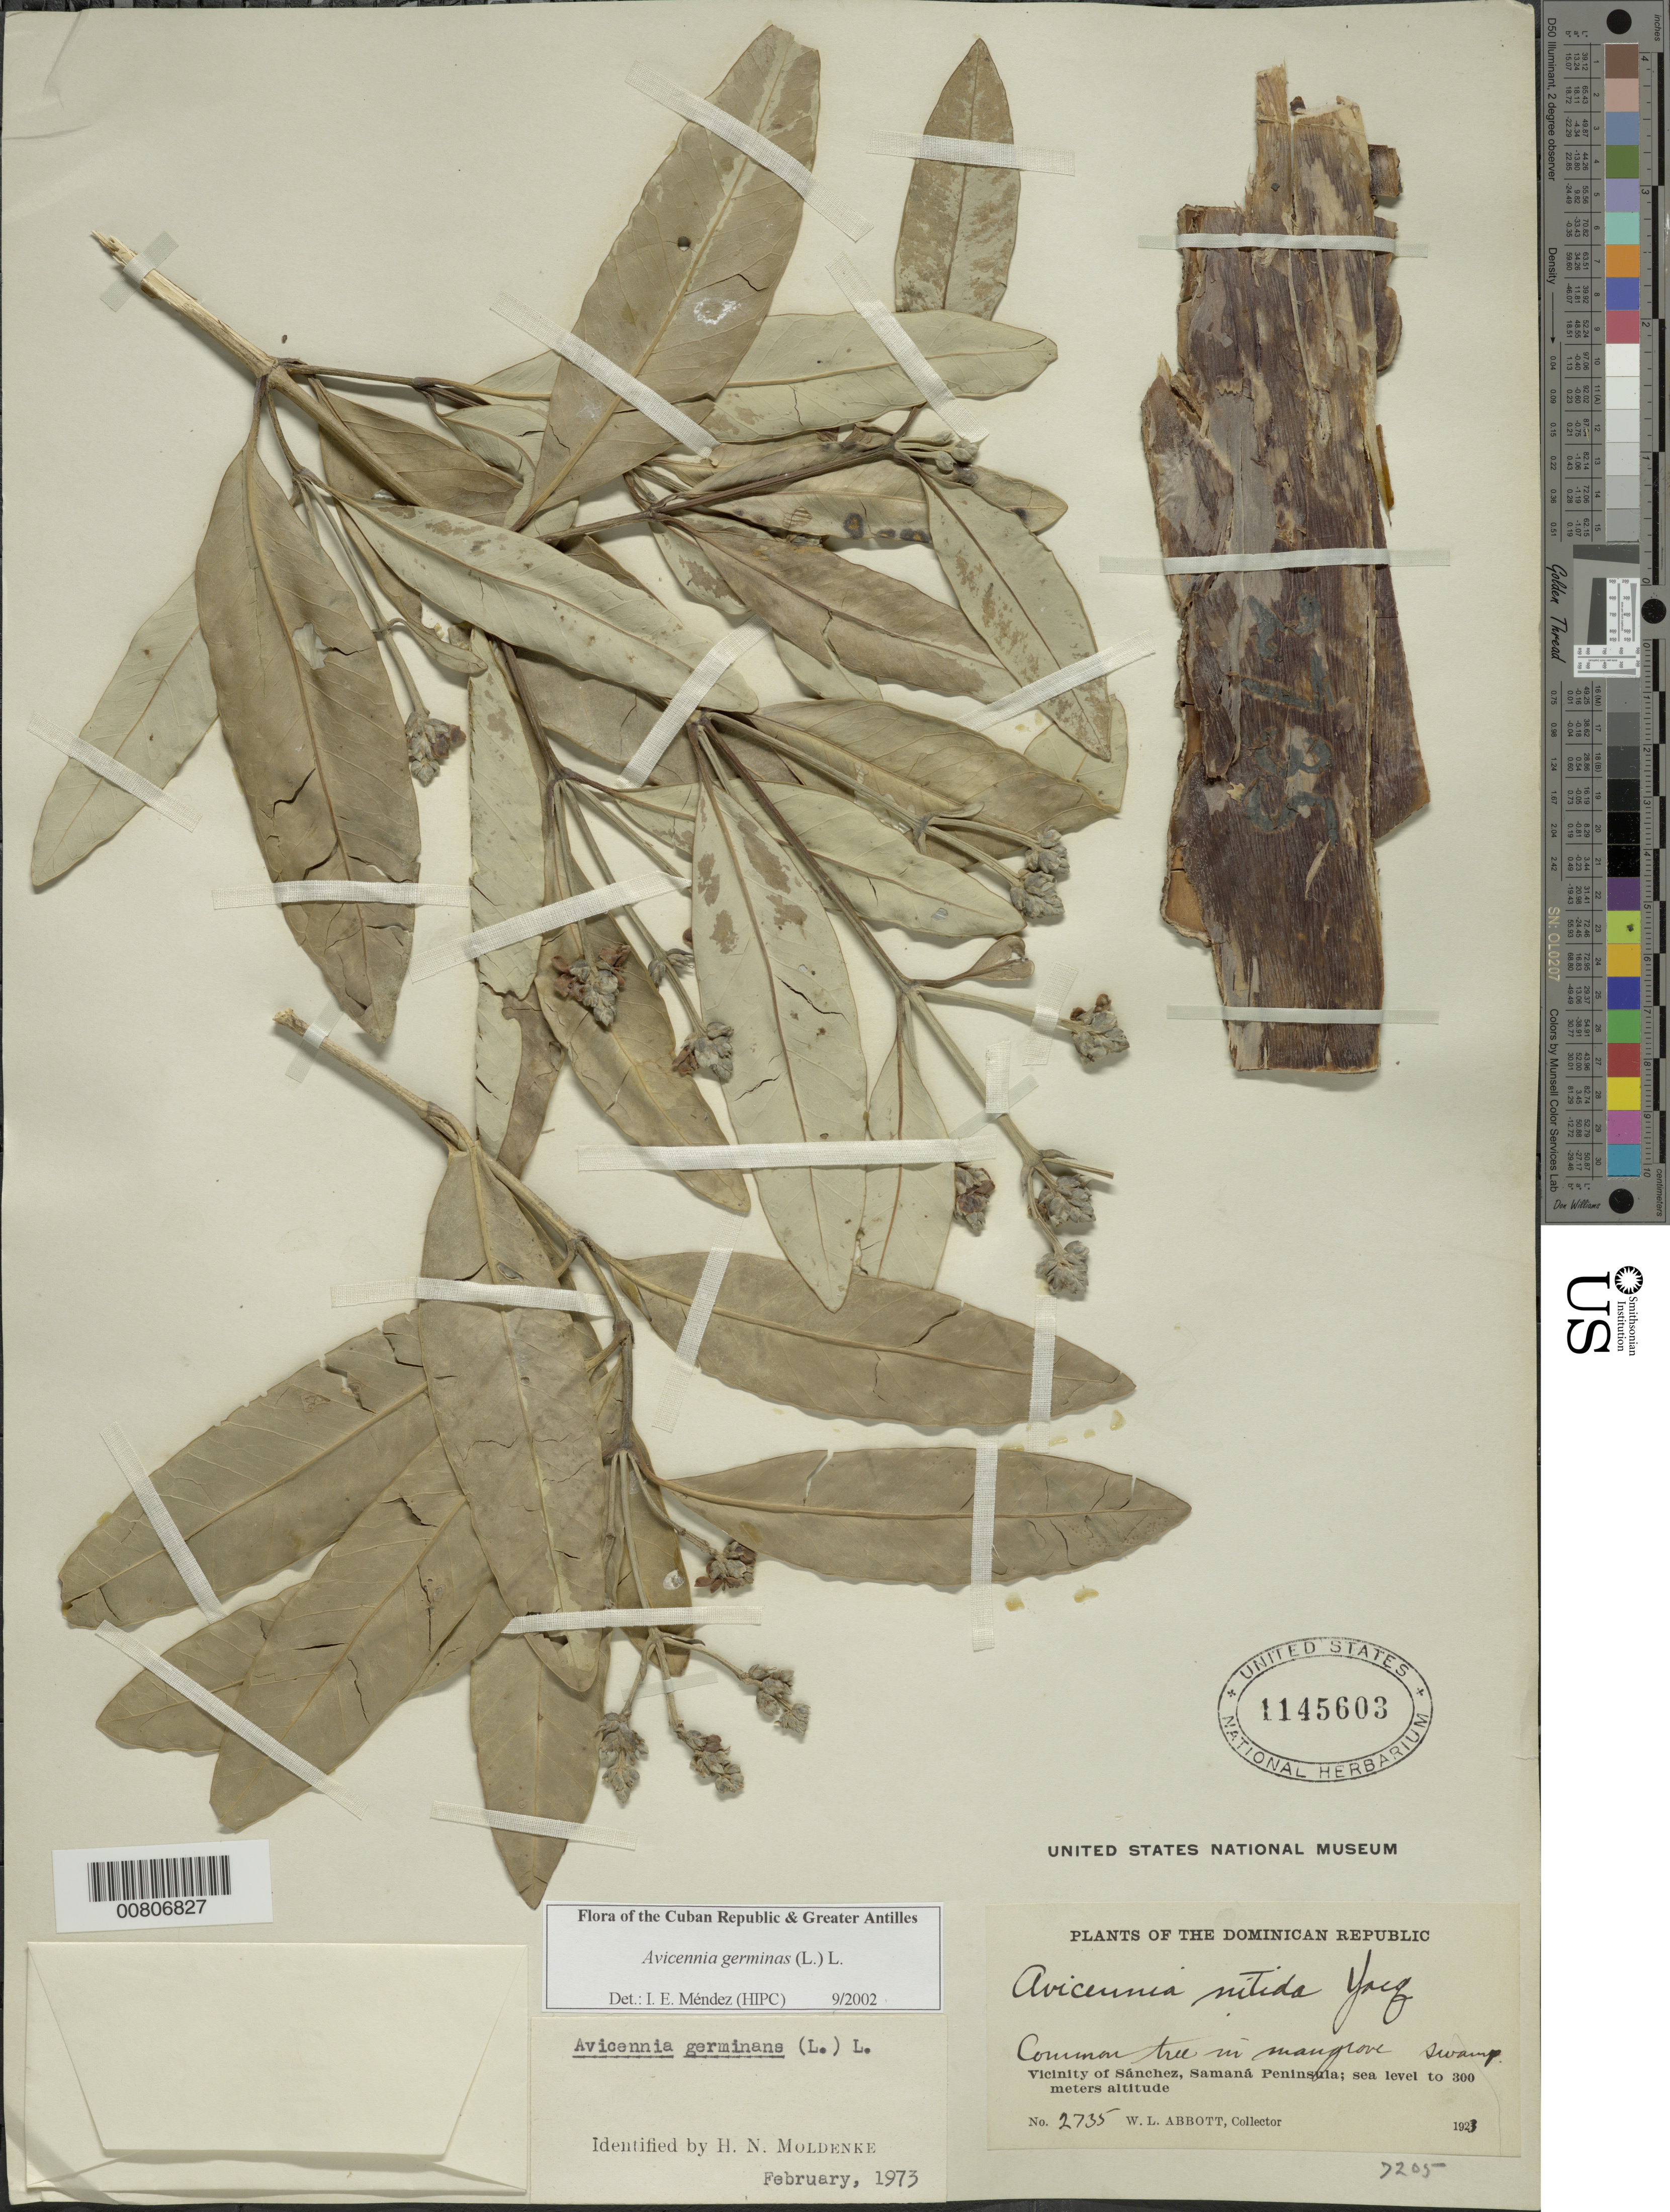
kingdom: Plantae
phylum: Tracheophyta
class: Magnoliopsida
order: Lamiales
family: Acanthaceae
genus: Avicennia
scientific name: Avicennia germinans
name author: (L.) L.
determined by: Méndez, Isidro E., (HIPC)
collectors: W. L. Abbott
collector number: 2735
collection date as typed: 1823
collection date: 1823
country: Dominican Republic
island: Hispaniola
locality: Sánchez vicinity, Samaná Peninsula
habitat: Mangrove swamp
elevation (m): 0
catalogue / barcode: US 1145603